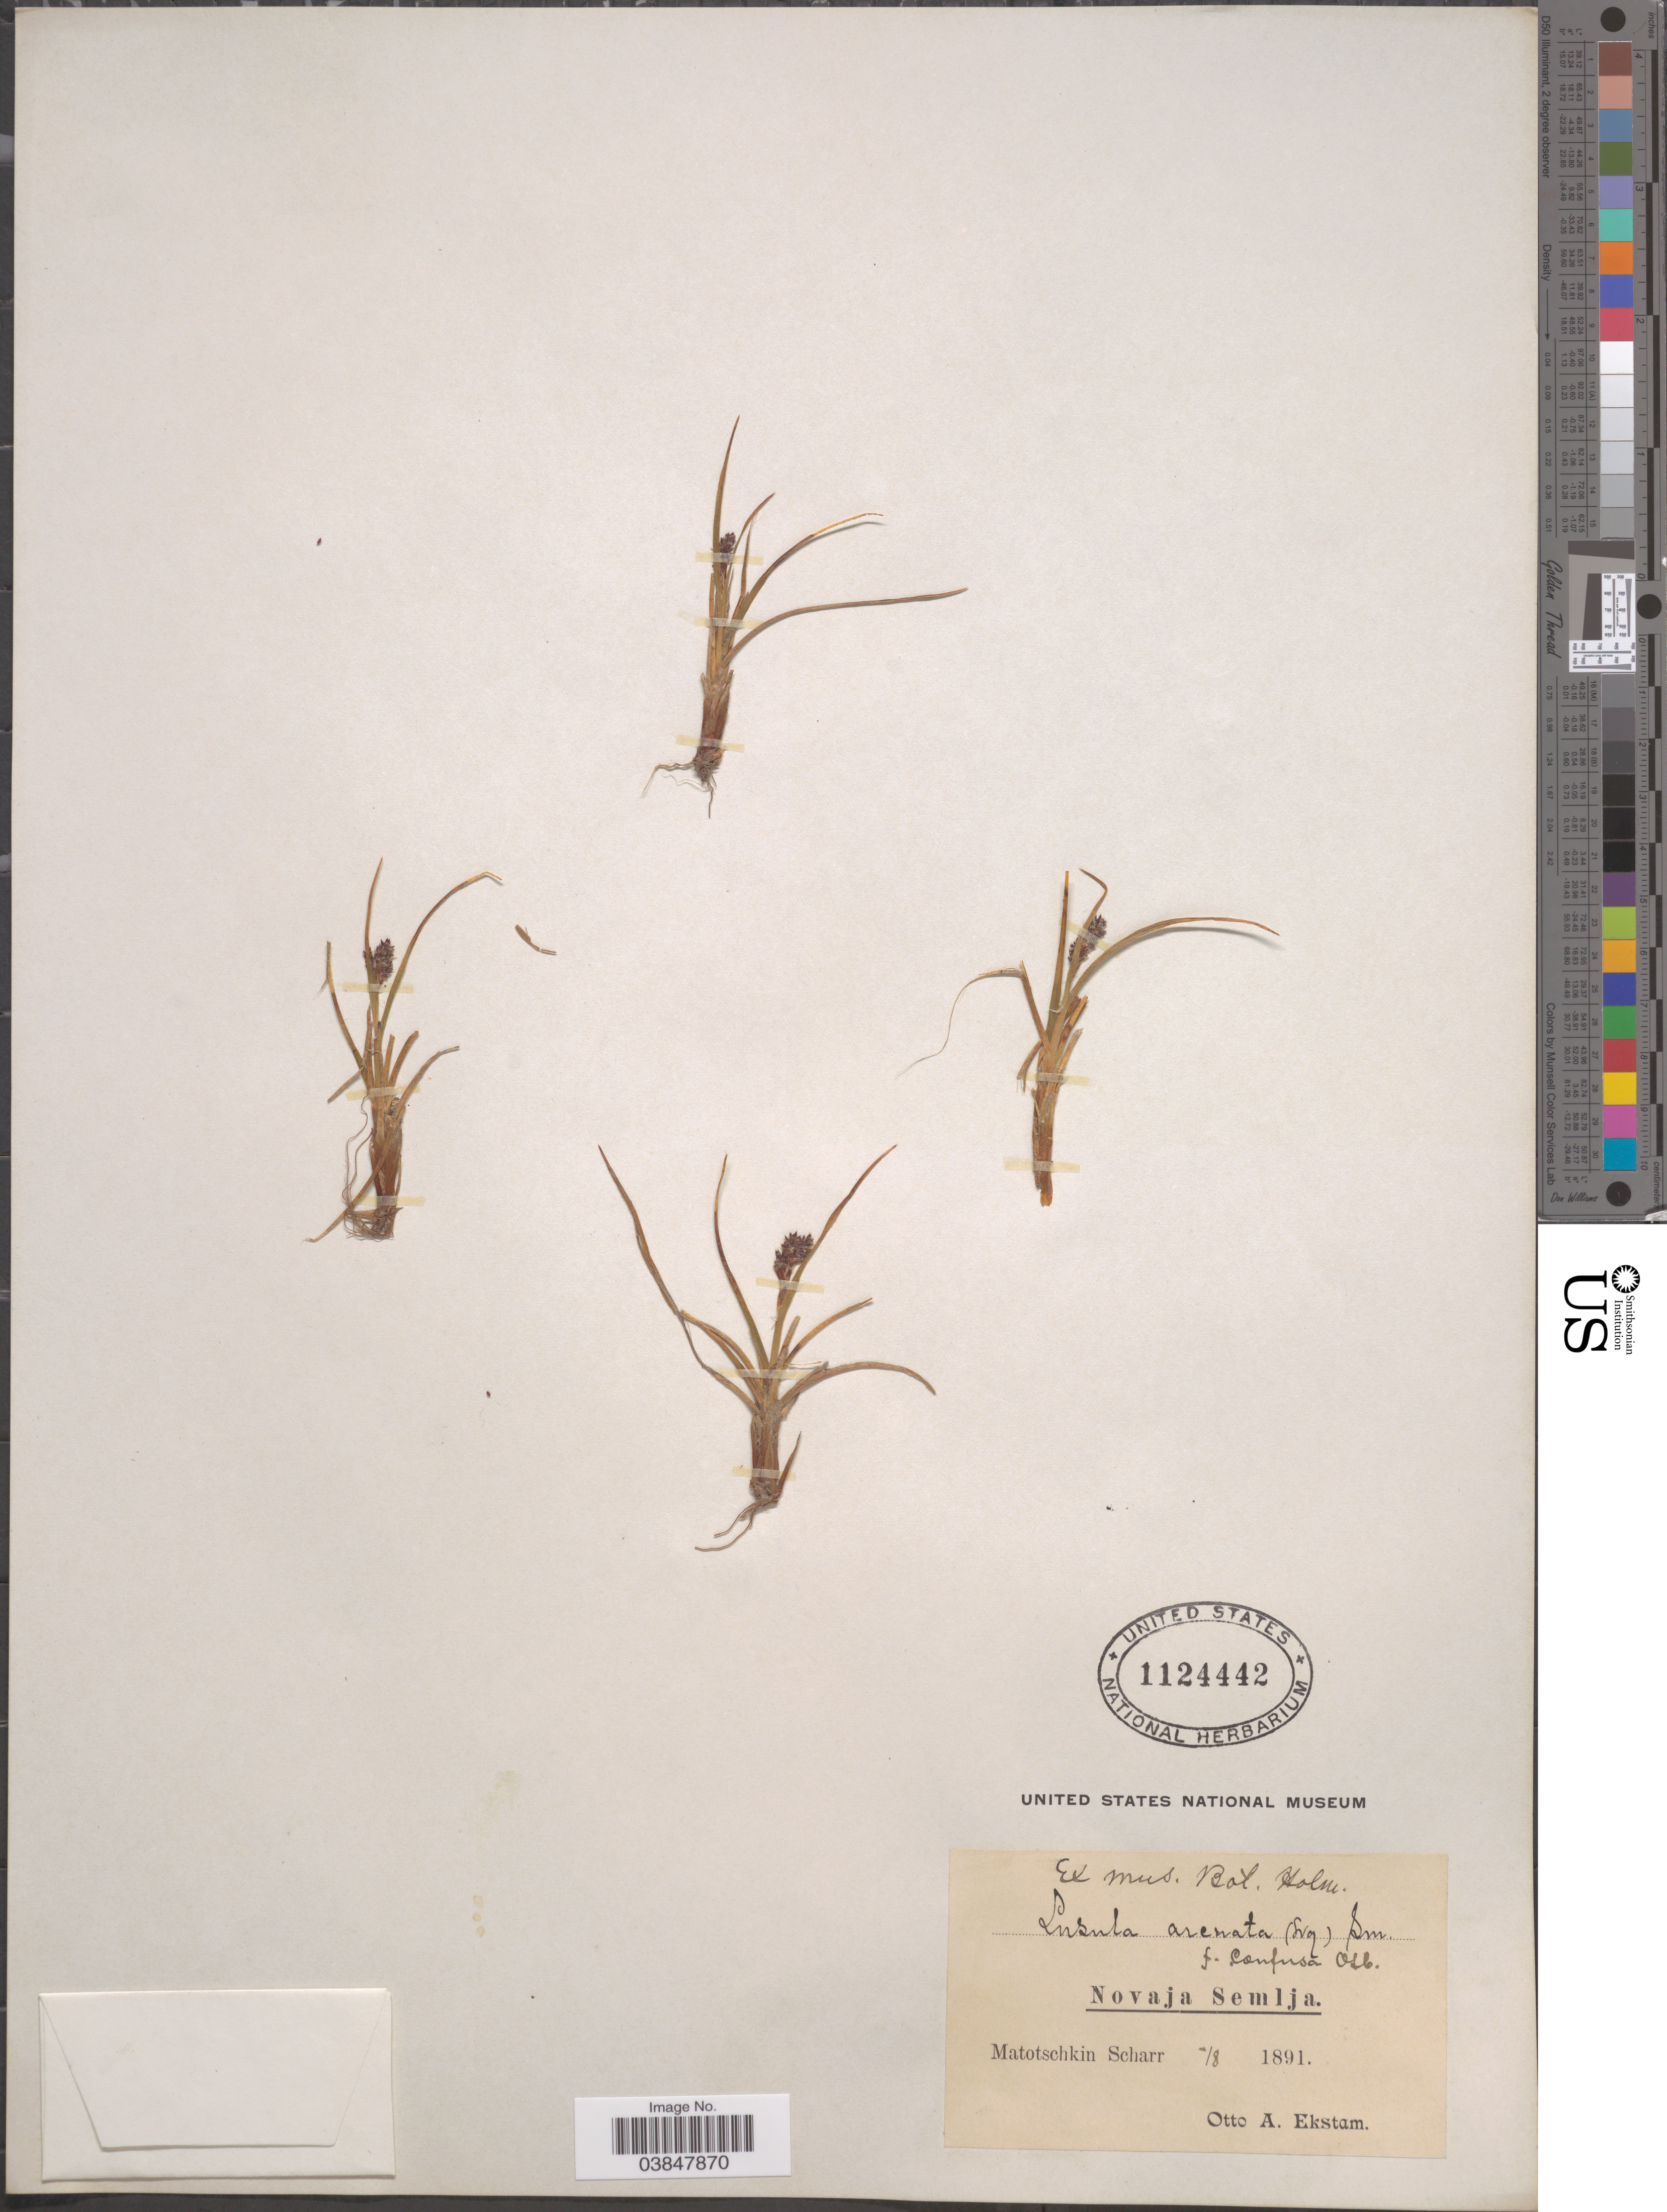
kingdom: Plantae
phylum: Tracheophyta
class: Liliopsida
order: Poales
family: Juncaceae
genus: Luzula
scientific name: Luzula confusa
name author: Lindeb.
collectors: O. Ekstam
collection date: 1891-08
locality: Novaja Semlja. Matotschkin Schar. [unsure placement]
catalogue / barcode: US 1124442